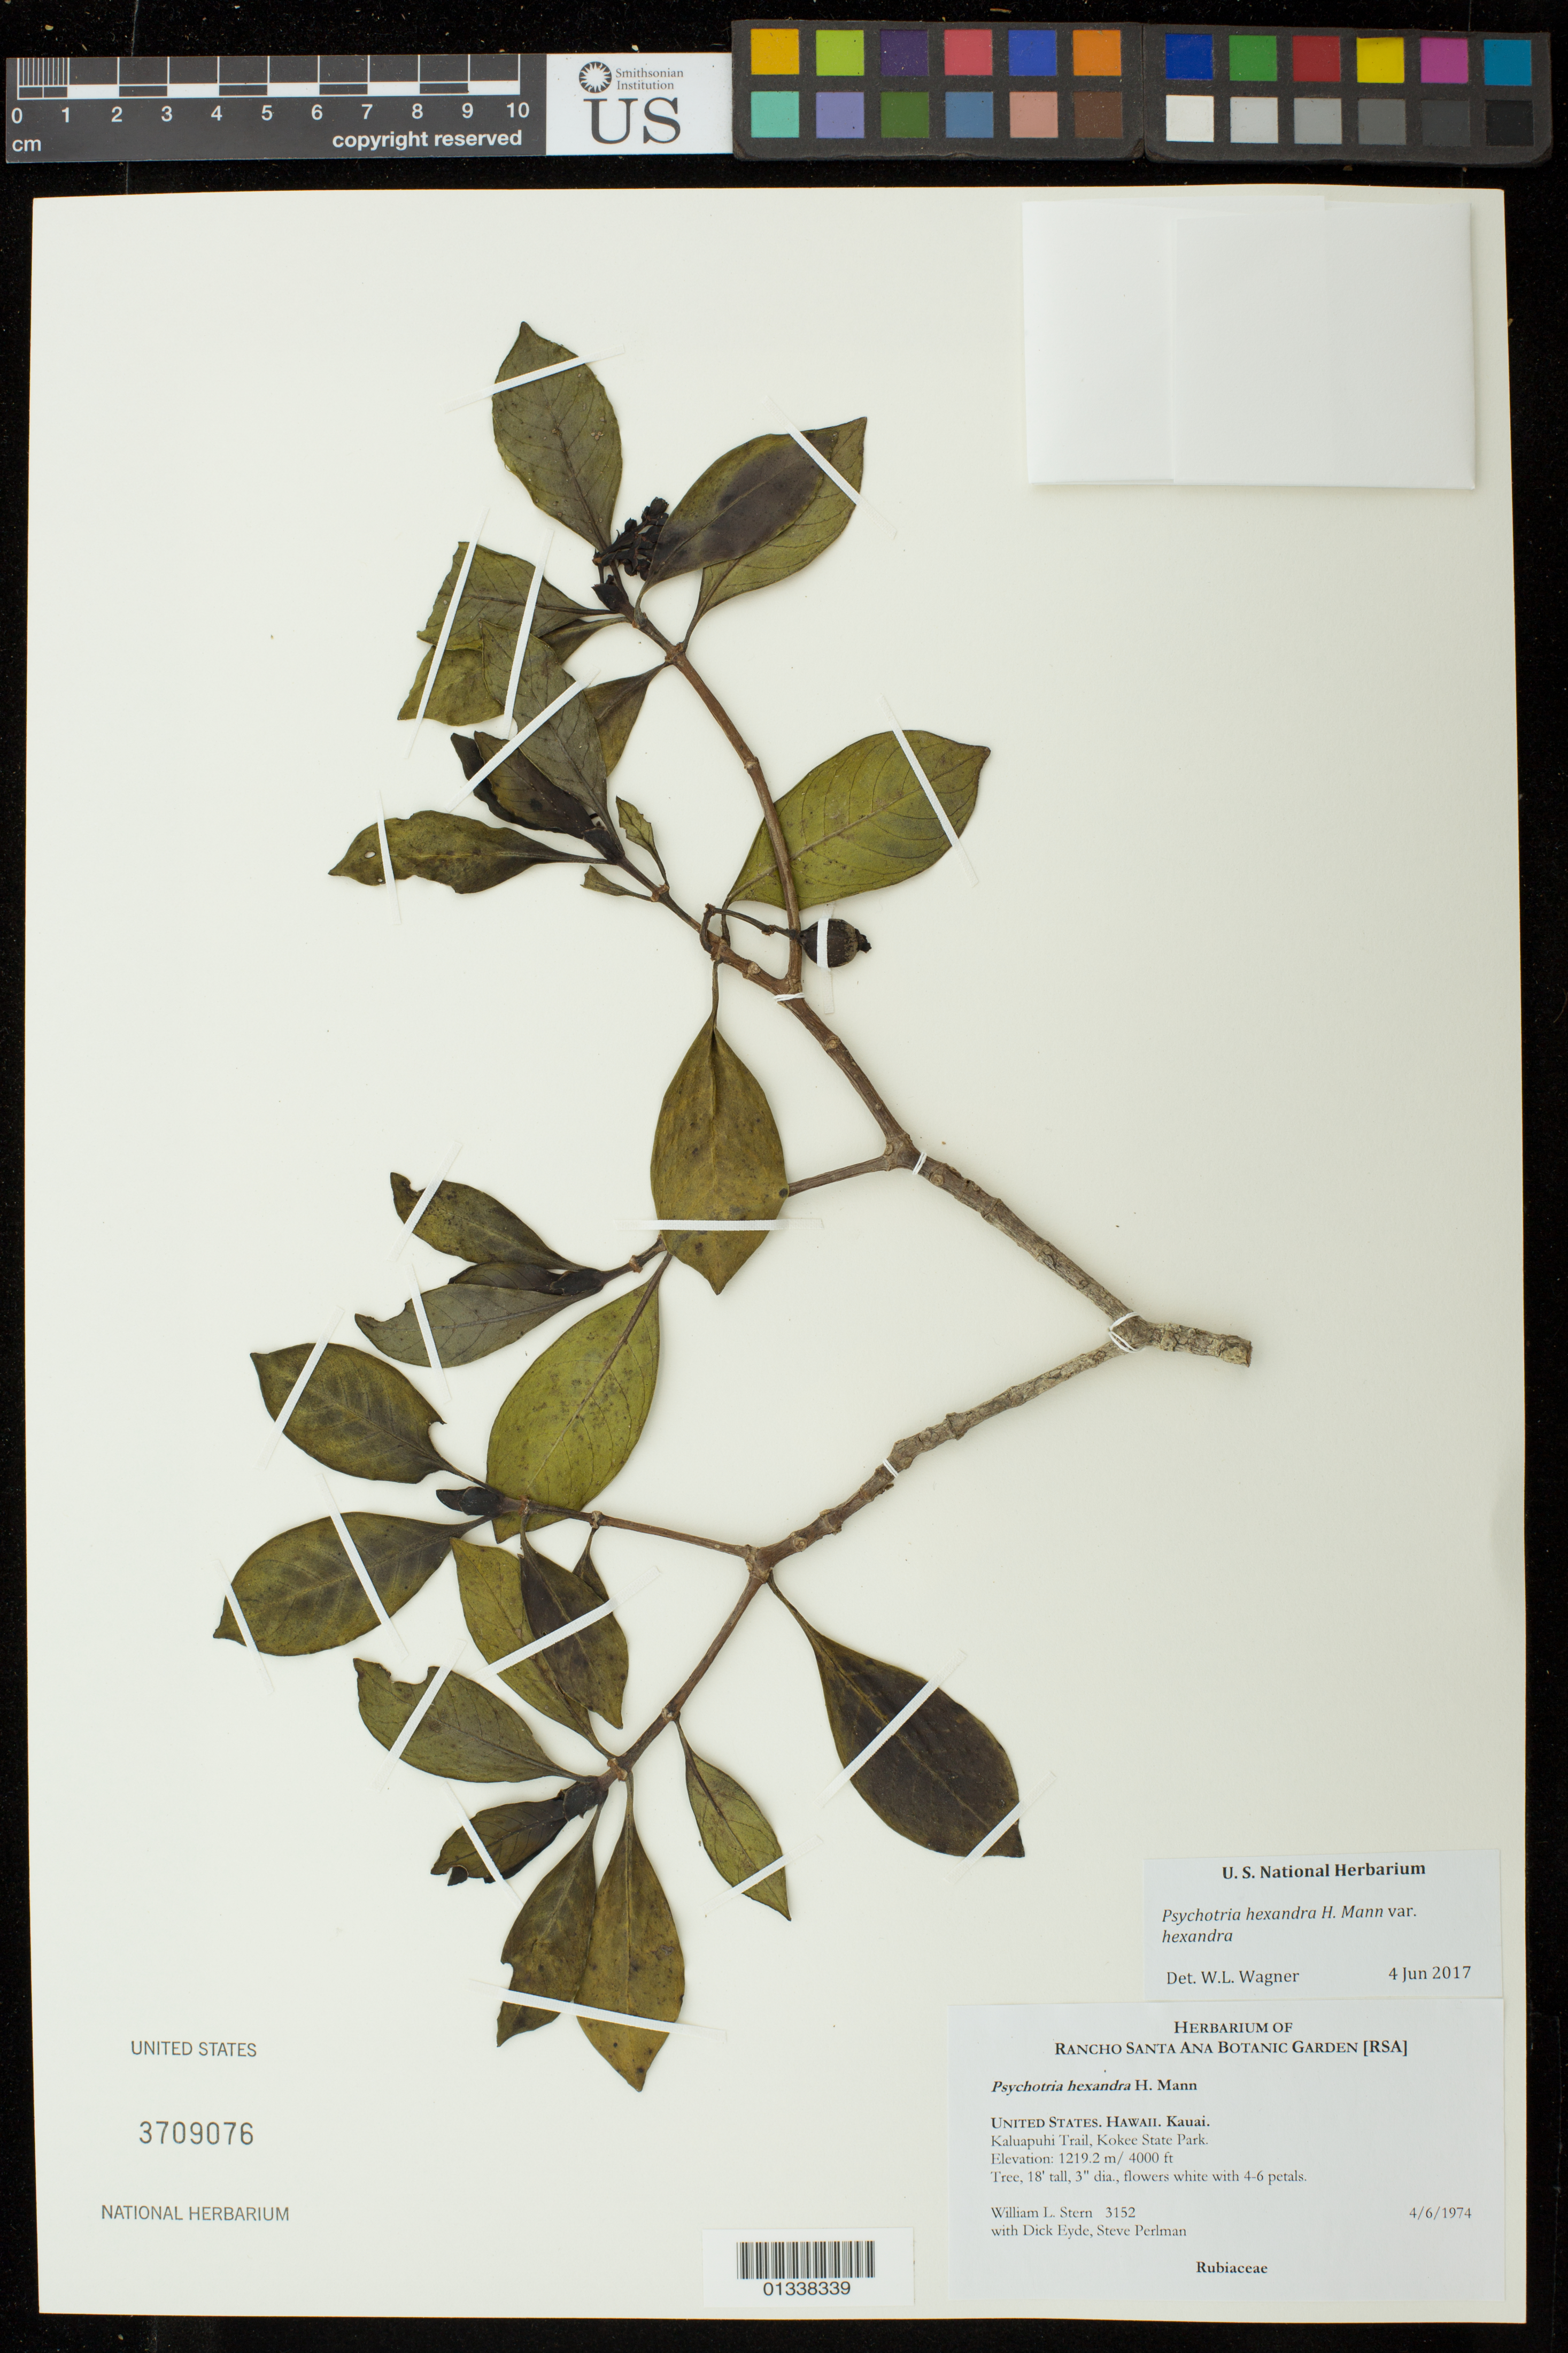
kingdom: Plantae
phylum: Tracheophyta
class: Magnoliopsida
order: Gentianales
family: Rubiaceae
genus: Psychotria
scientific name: Psychotria hexandra var. hexandra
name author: H. Mann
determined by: Wagner, W. L., (BOT), Smithsonian Institution - National Museum of Natural History (UNITED STATES)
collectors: W. L. Stern, R. H. Eyde & S. P. Perlman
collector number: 3152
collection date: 1974-04-06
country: United States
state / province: Hawaii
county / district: Kauai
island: Kaua'i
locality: Kaluapuhi Trail, Kokee State Park.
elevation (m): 1219.2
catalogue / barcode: US 3709076